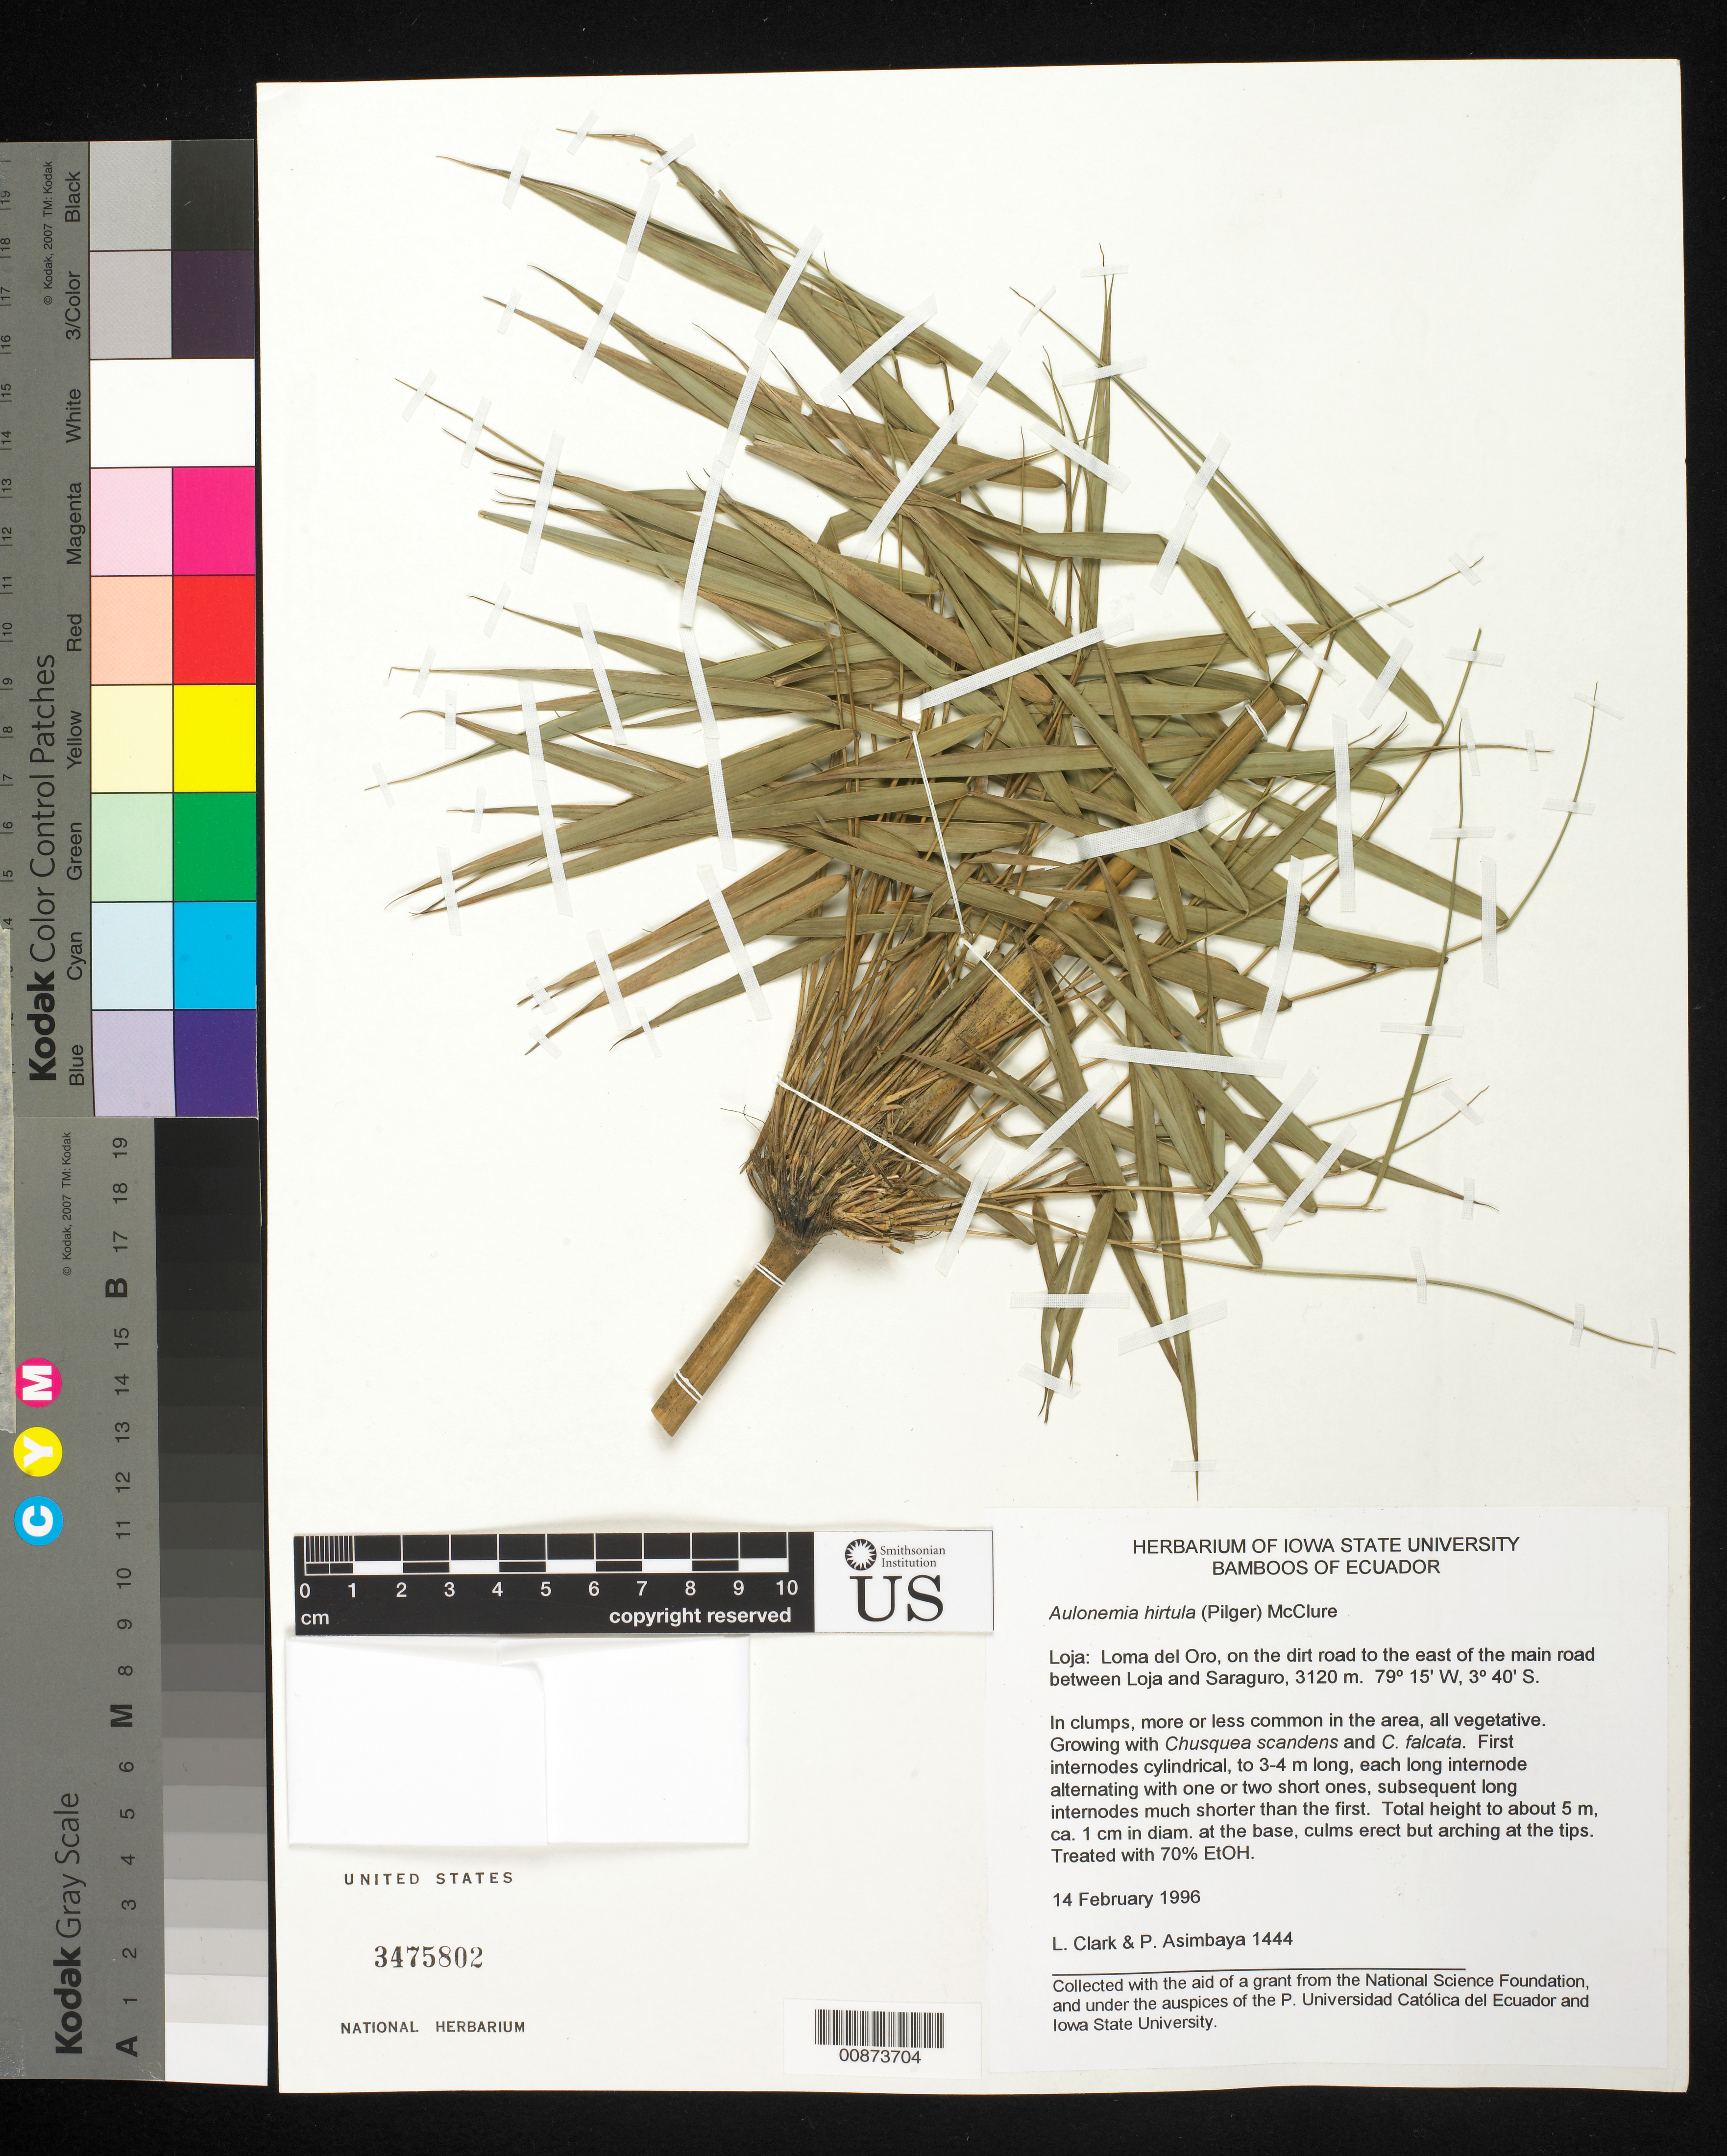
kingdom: Plantae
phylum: Tracheophyta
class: Liliopsida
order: Poales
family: Poaceae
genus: Aulonemia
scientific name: Aulonemia hirtula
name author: (Pilg.) McClure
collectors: L. G. Clark & P. Asimbaya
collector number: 1444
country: Ecuador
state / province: Loja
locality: Between Loja and Saraguro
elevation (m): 3120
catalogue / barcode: US 3475802